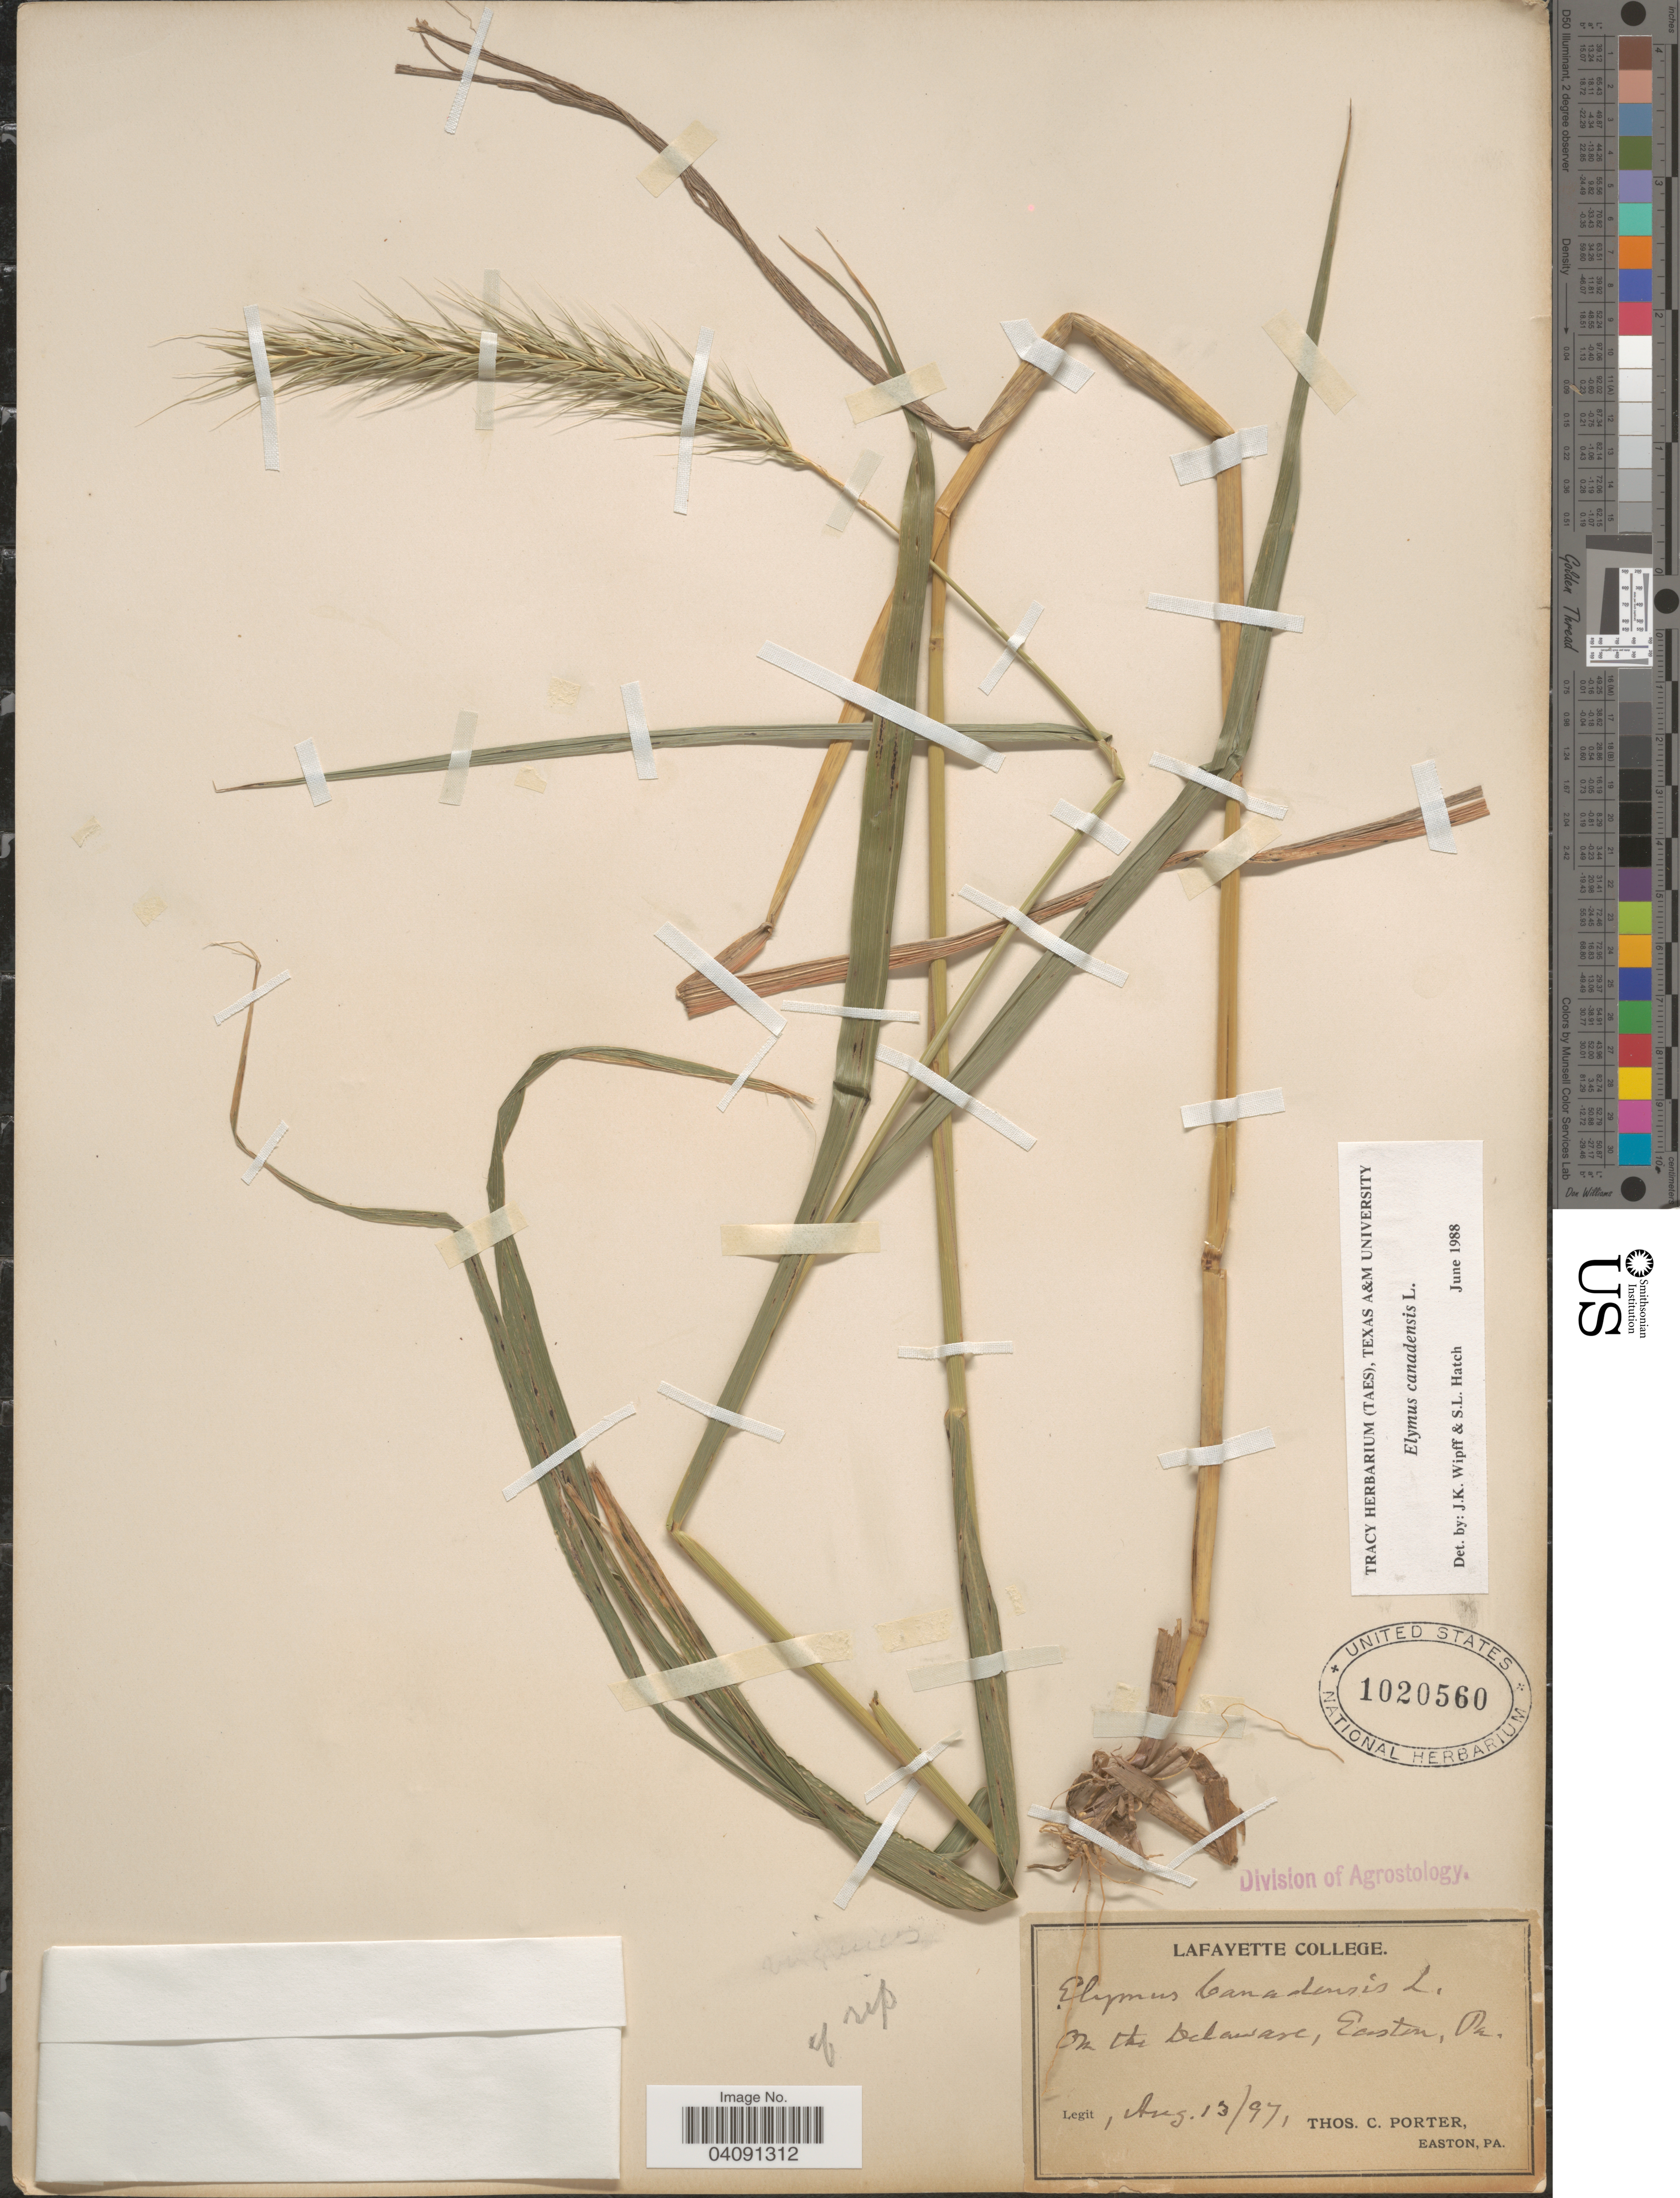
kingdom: Plantae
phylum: Tracheophyta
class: Liliopsida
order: Poales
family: Poaceae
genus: Elymus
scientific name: Elymus canadensis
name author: L.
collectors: T. Porter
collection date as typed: Transcribed d/m/y: 13/8/97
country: United States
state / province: Pennsylvania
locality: On the Delaware, Easton.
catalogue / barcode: US 1020560